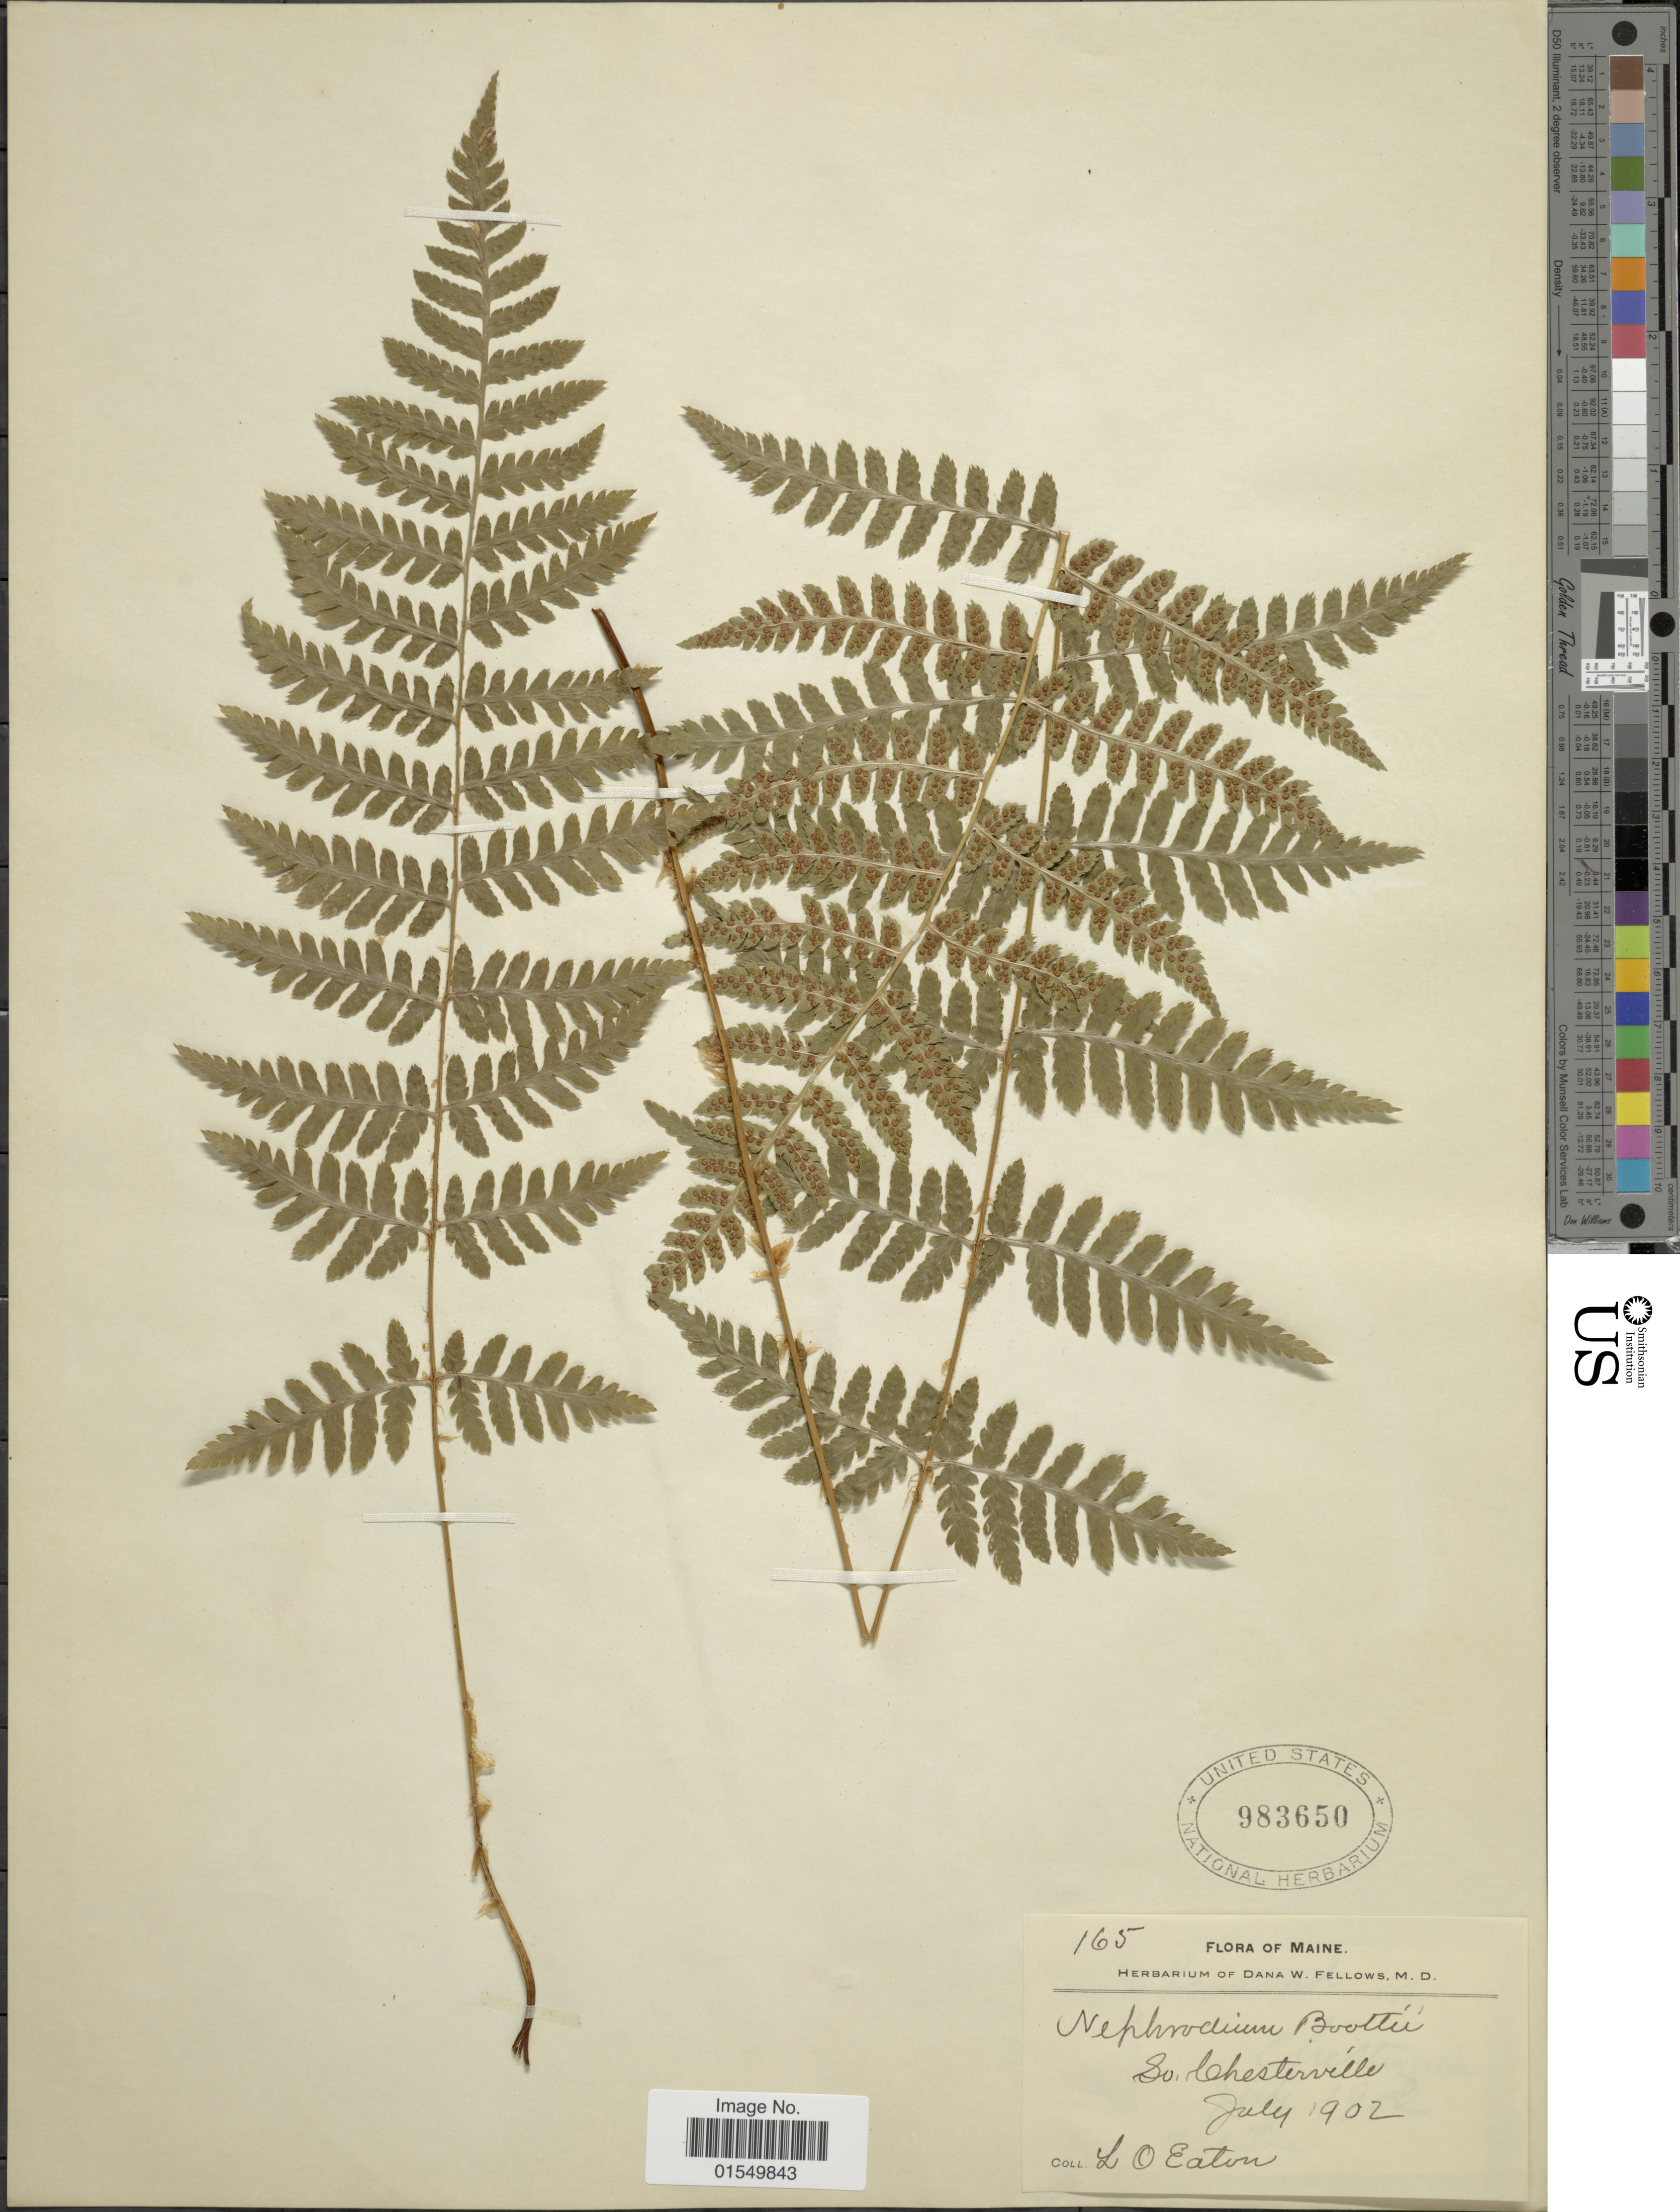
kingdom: Plantae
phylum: Tracheophyta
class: Polypodiopsida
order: Polypodiales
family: Dryopteridaceae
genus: Dryopteris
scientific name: Dryopteris x boottii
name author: Underw.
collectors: L. O. Eaton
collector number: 165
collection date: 1902-07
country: United States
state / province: Maine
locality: So. Chesterville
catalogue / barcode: US 983650